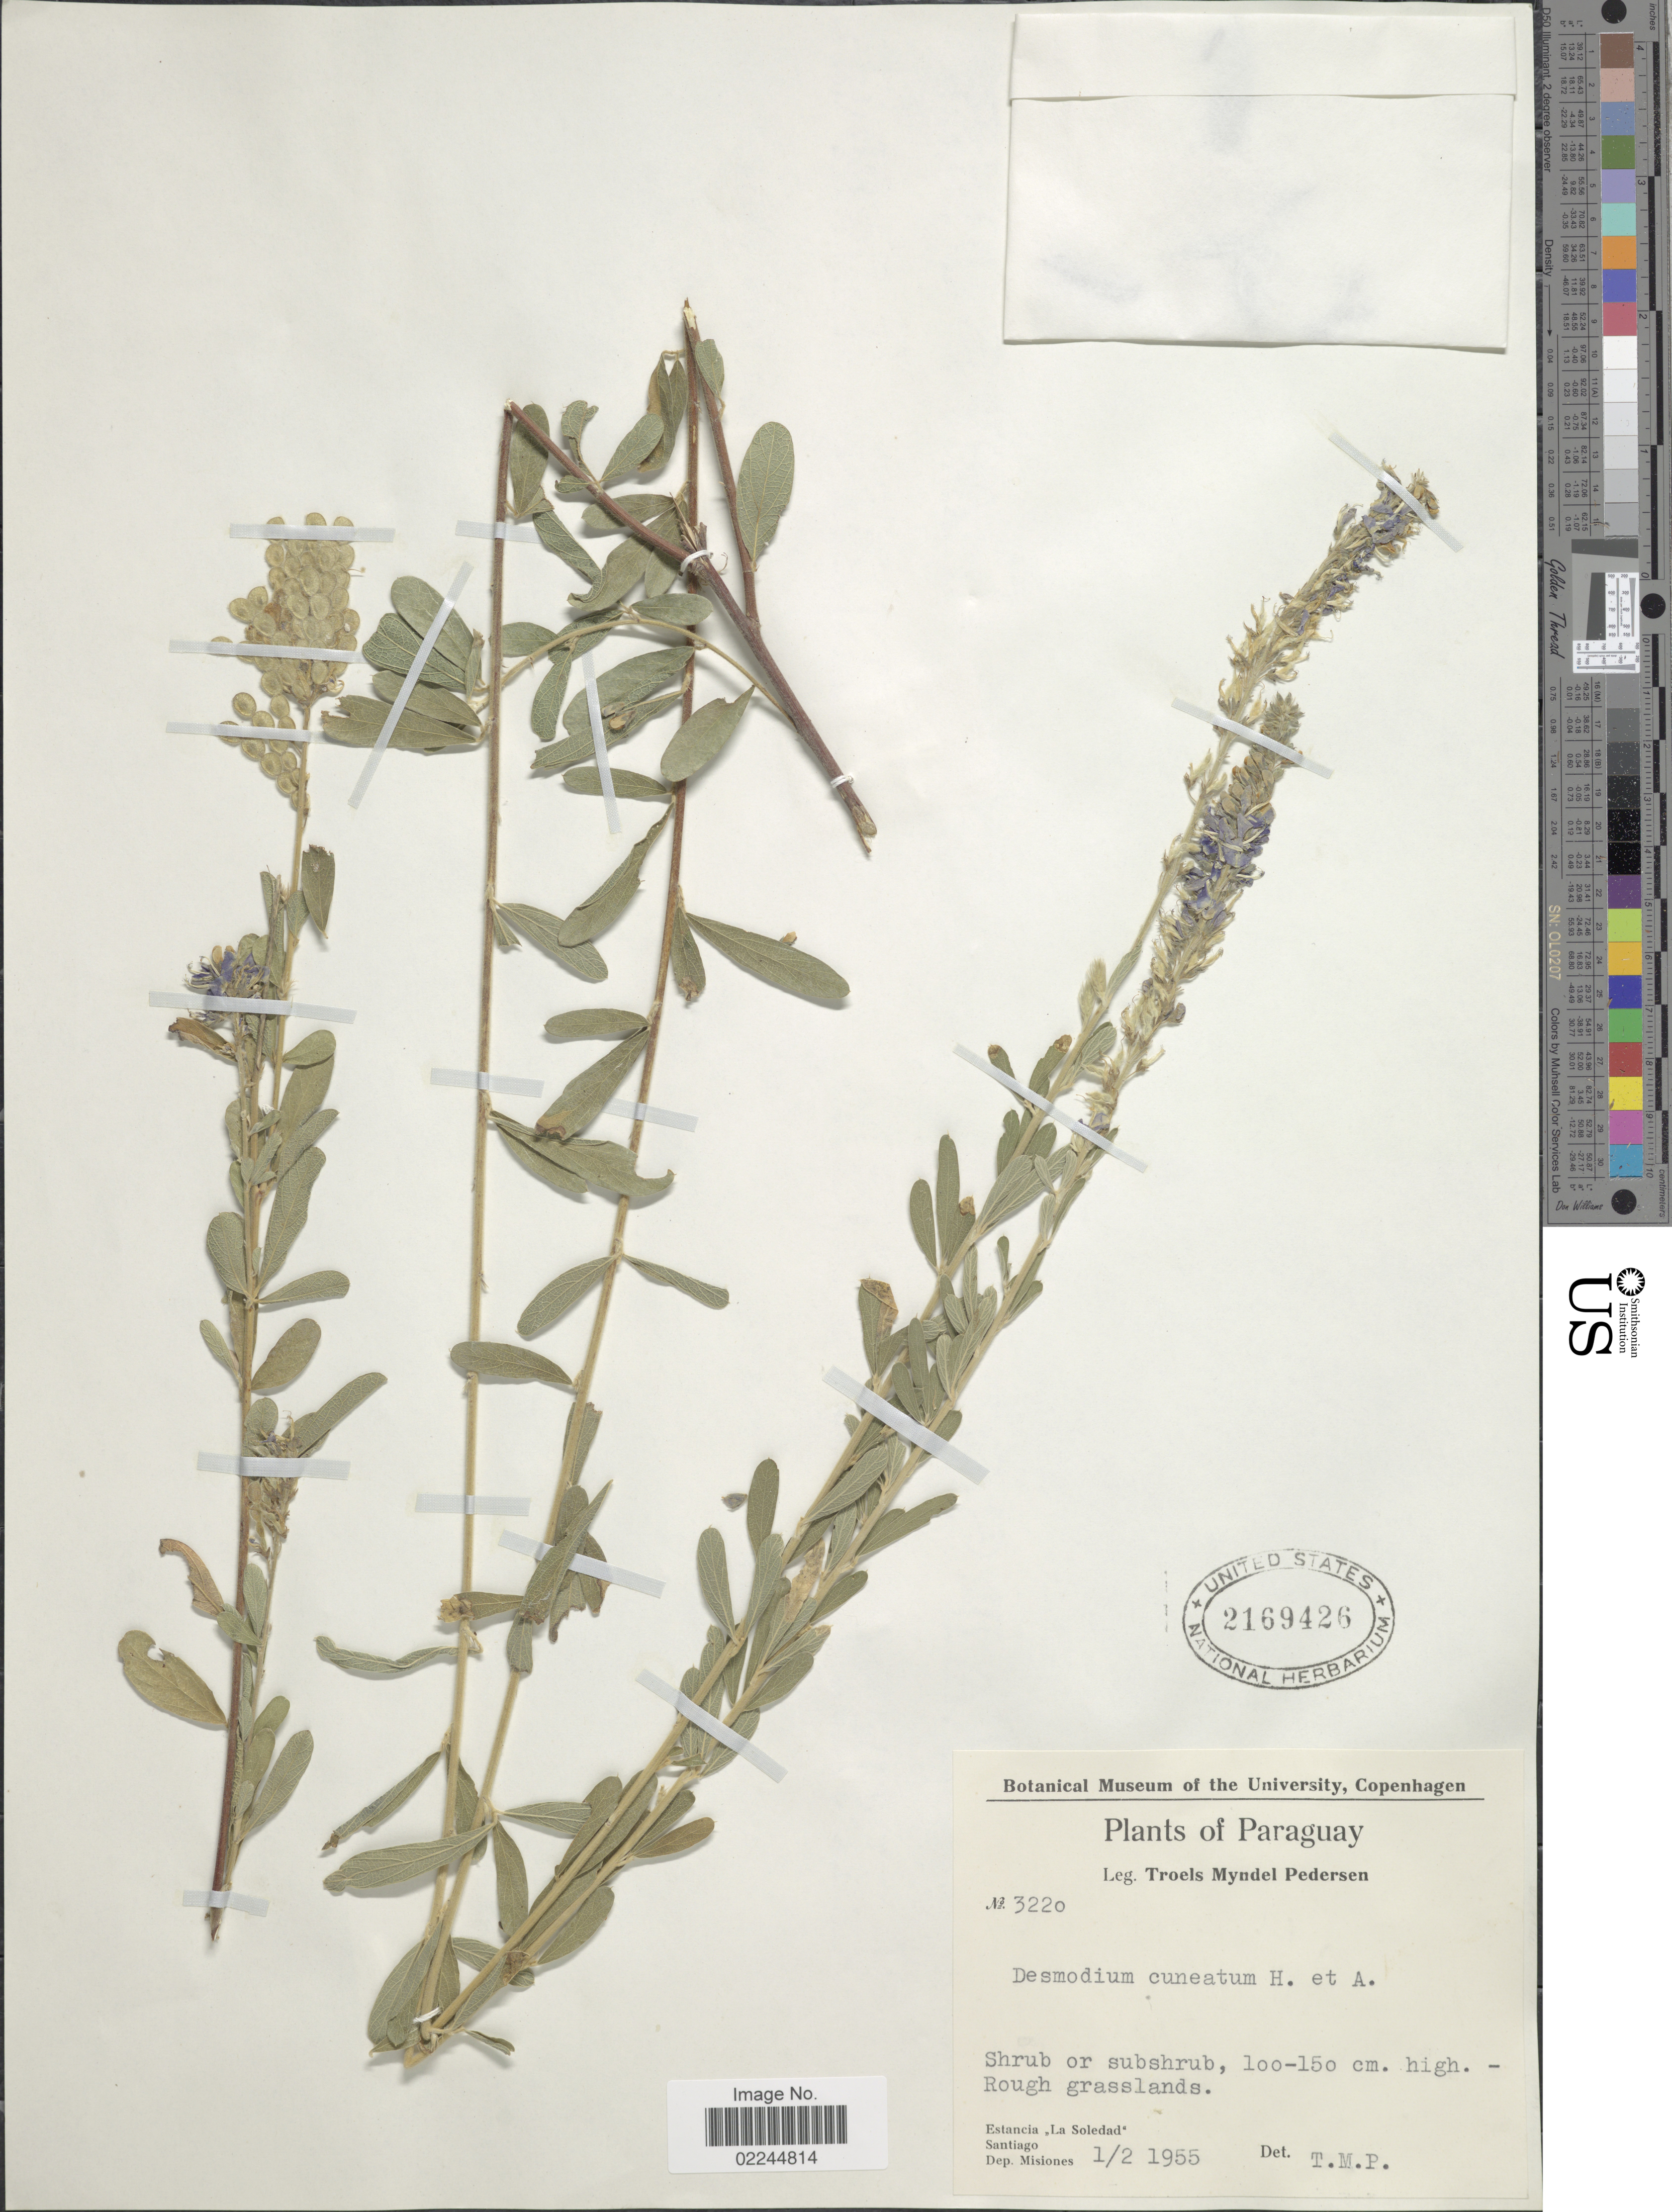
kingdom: Plantae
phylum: Tracheophyta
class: Magnoliopsida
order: Fabales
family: Fabaceae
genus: Desmodium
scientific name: Desmodium cuneatum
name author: Hook. & Arn.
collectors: T. Pederson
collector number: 3220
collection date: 1955-02-01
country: Paraguay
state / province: Misiones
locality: Estancia La Soledad, Santiago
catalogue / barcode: US 2169426